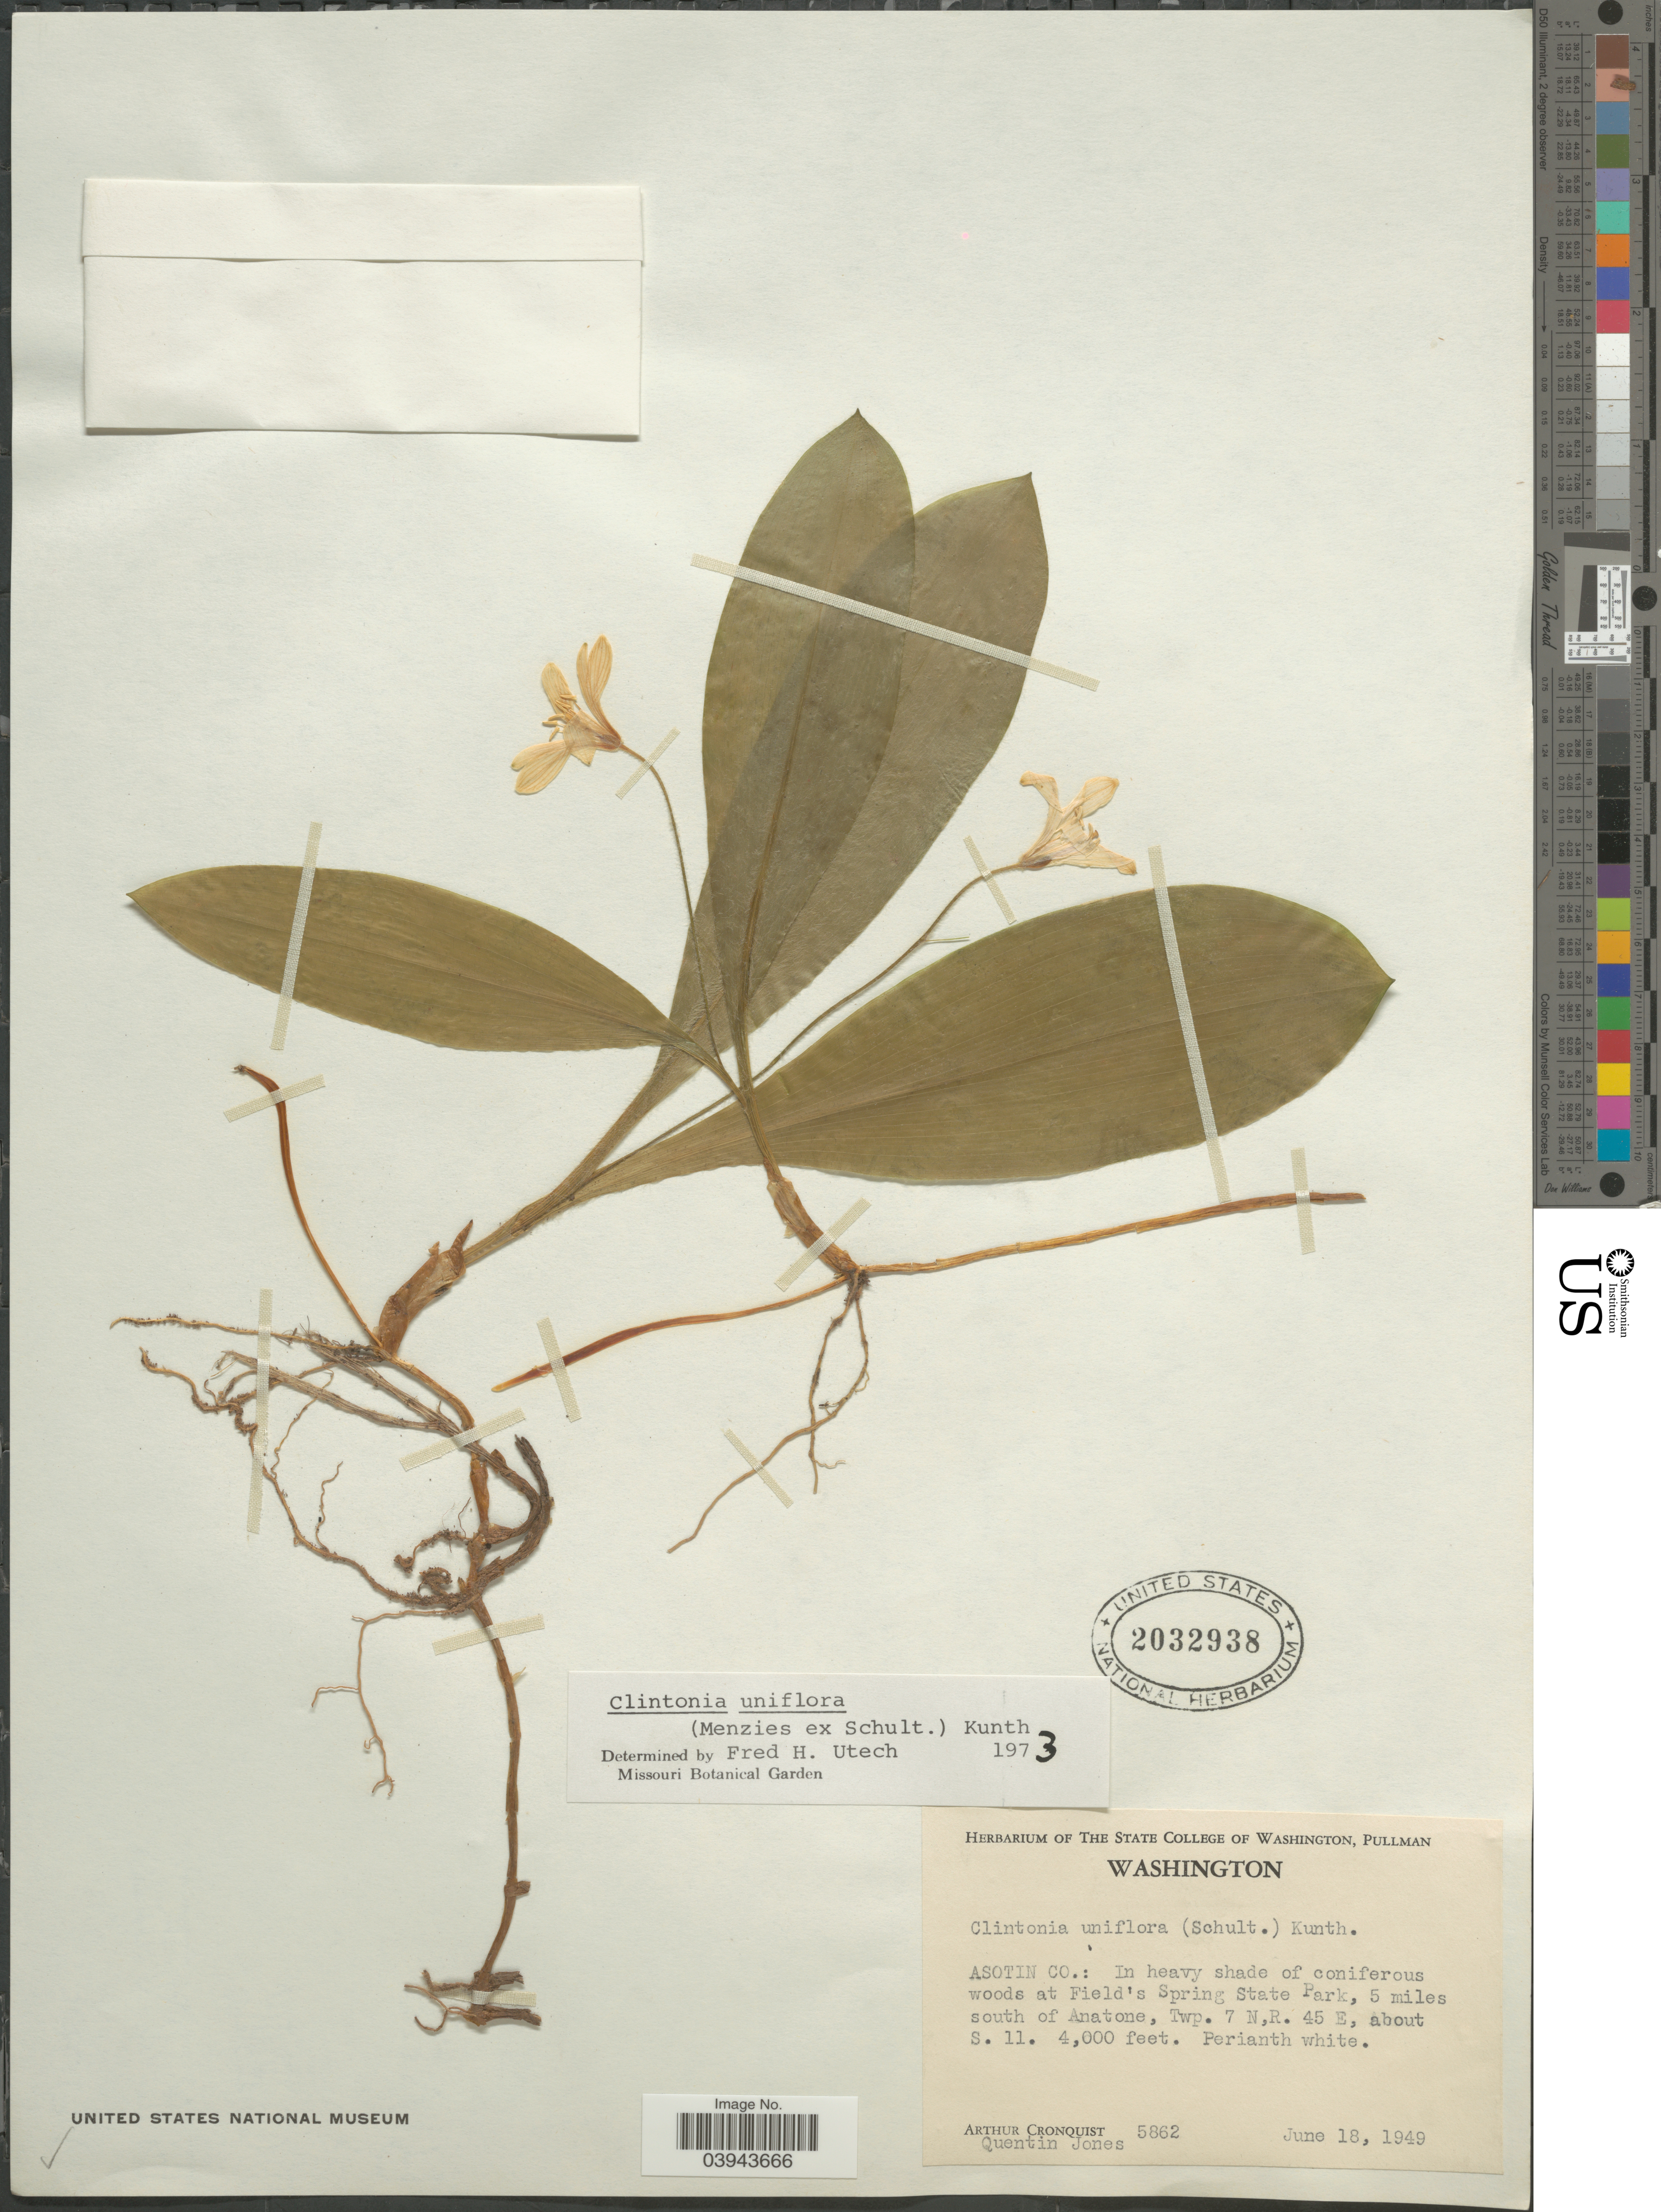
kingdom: Plantae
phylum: Tracheophyta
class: Liliopsida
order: Liliales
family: Liliaceae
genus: Clintonia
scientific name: Clintonia uniflora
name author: Kunth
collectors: A. J. Cronquist & Q. Jones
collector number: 5862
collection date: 1949-06-18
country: United States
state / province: Washington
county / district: Asotin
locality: Asotin Co.: At Field's Spring State Park, 5 miles south of Anatone, Twp. 7 N, R. 45 E, about S. 11.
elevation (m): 1219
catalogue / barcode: US 2032938